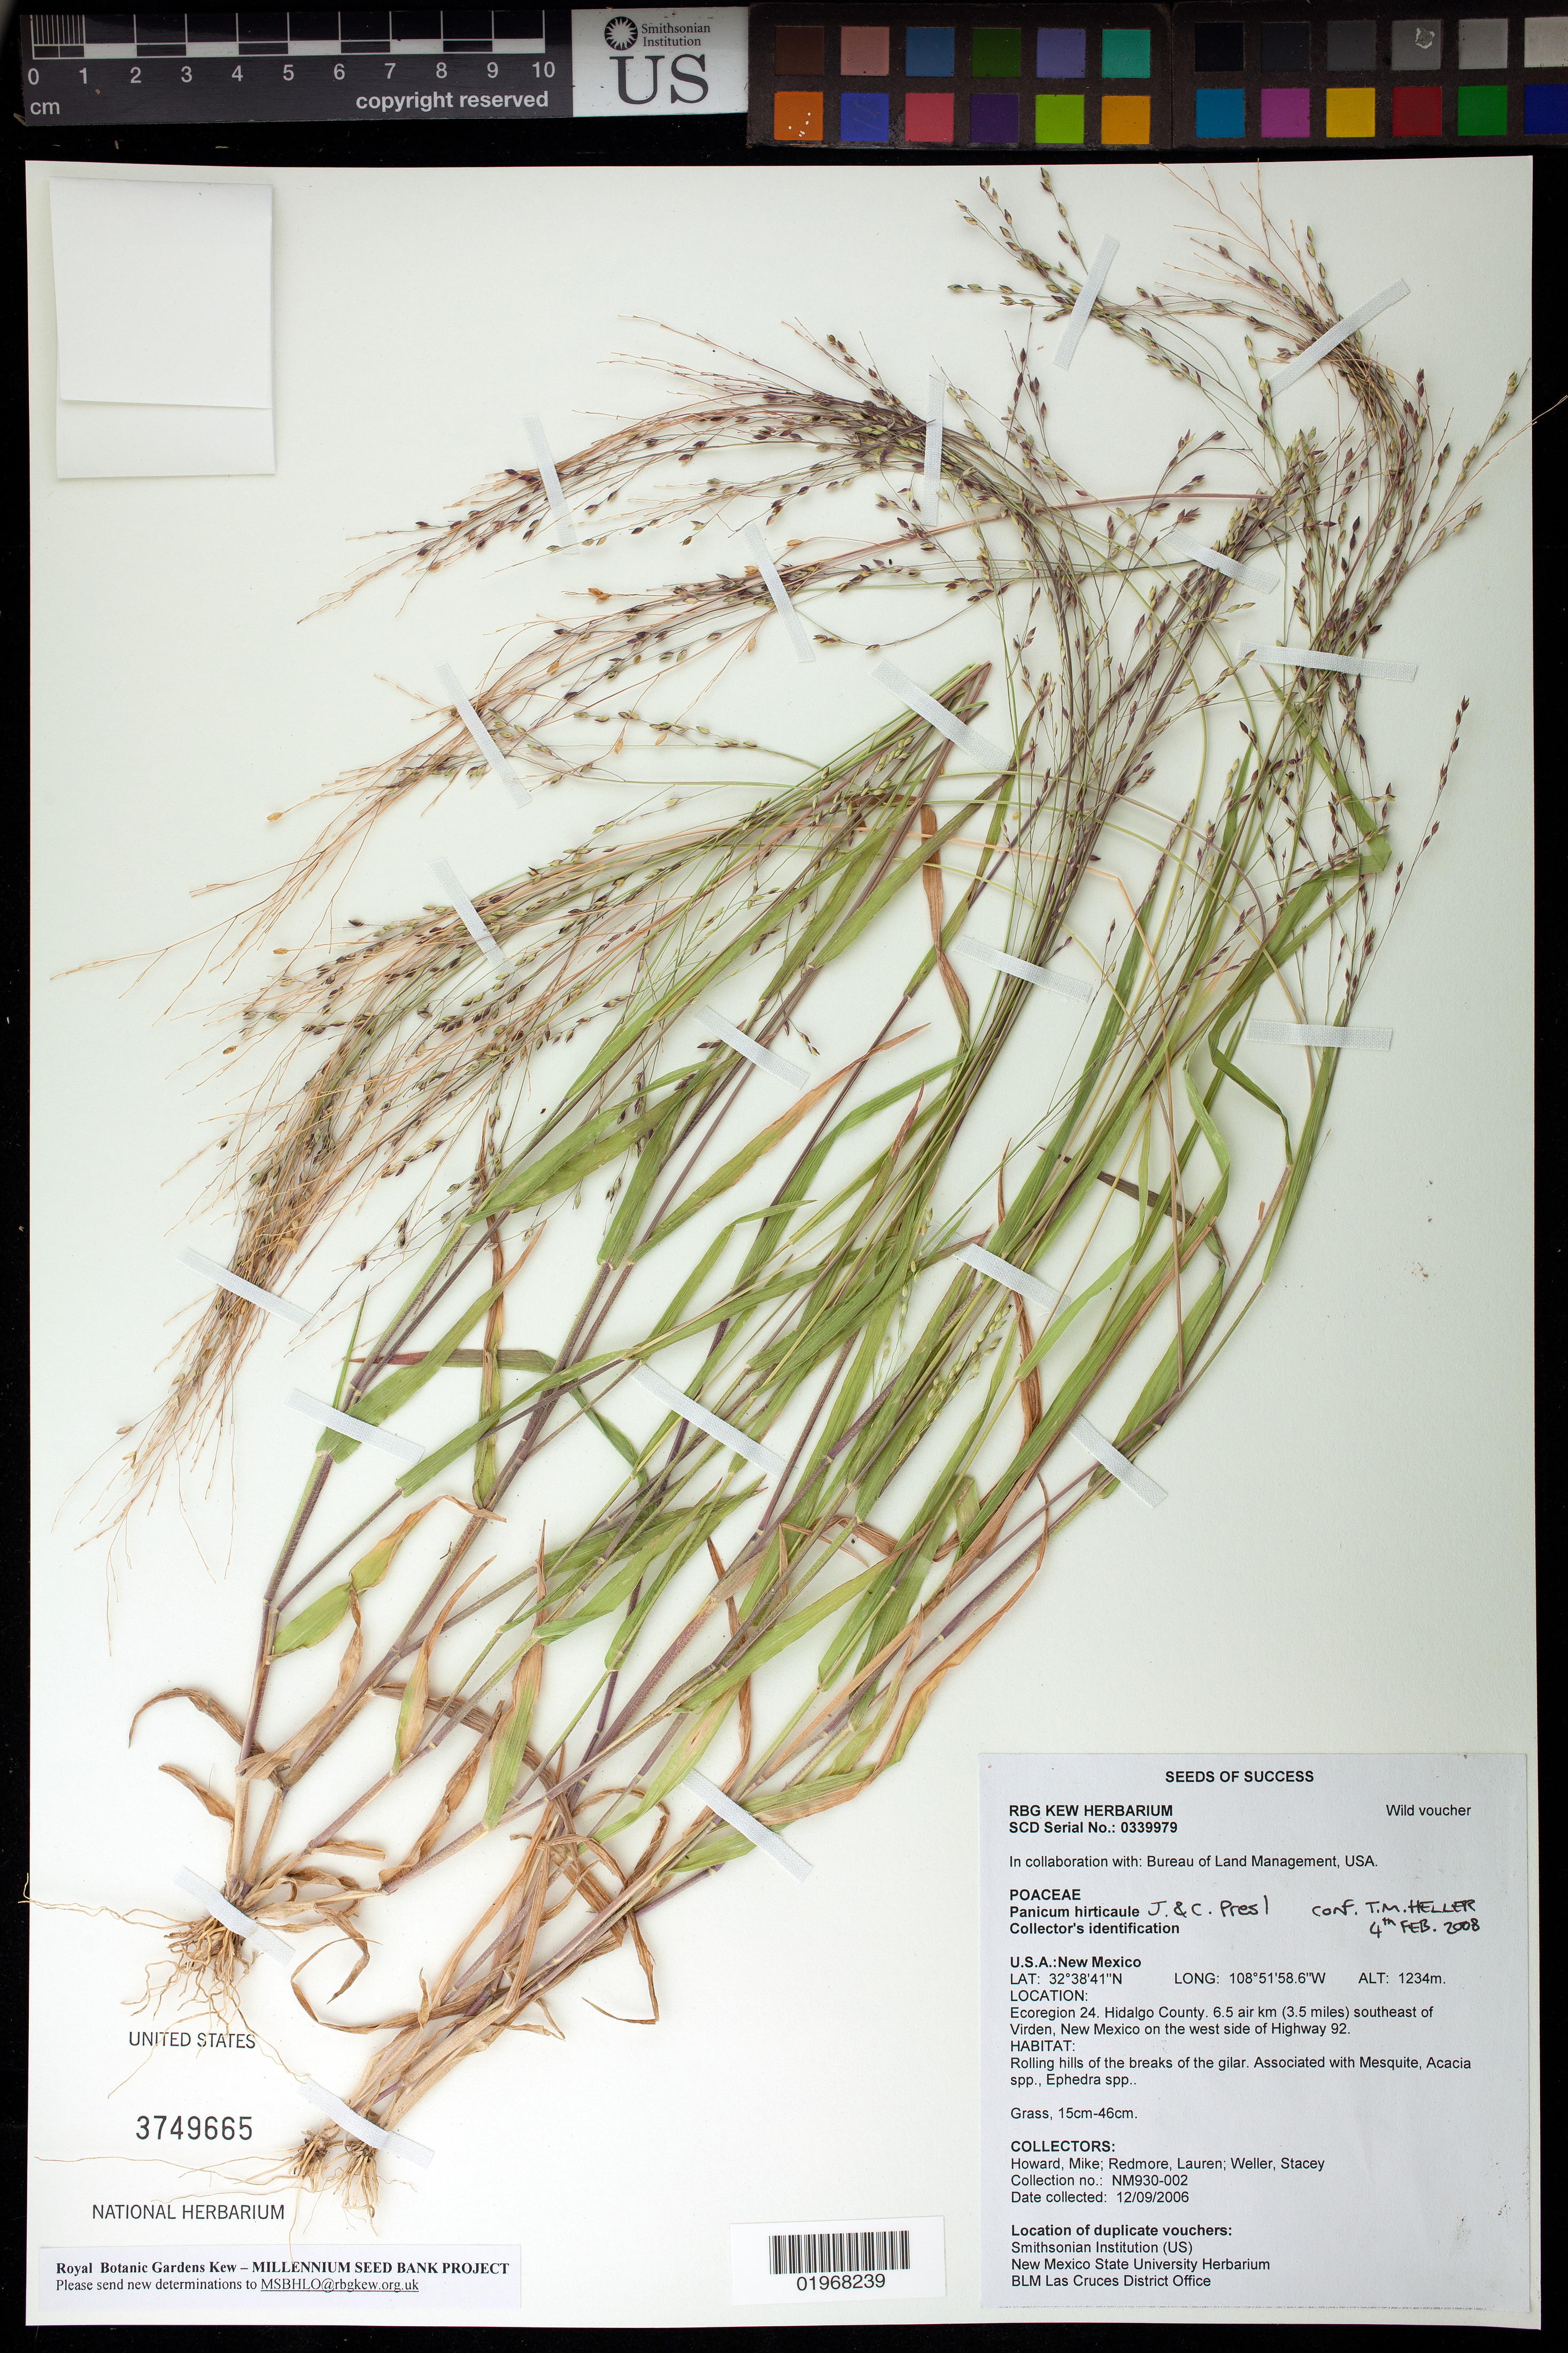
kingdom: Plantae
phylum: Tracheophyta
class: Liliopsida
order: Poales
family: Poaceae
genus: Panicum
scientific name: Panicum hirticaule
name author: J. Presl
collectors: M. Howard, L. Redmore & S. Weller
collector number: NM930-002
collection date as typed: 12/9/2006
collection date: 2006-09-12 or 2006-12-09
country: United States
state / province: New Mexico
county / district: Hidalgo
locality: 6.5 air km SE of Virden, west side of Hwy 92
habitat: Rolling hills of the breaks of the gilar. With Mesquite, Acacia sp., Ephedra sp.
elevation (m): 1234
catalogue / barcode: US 3749665